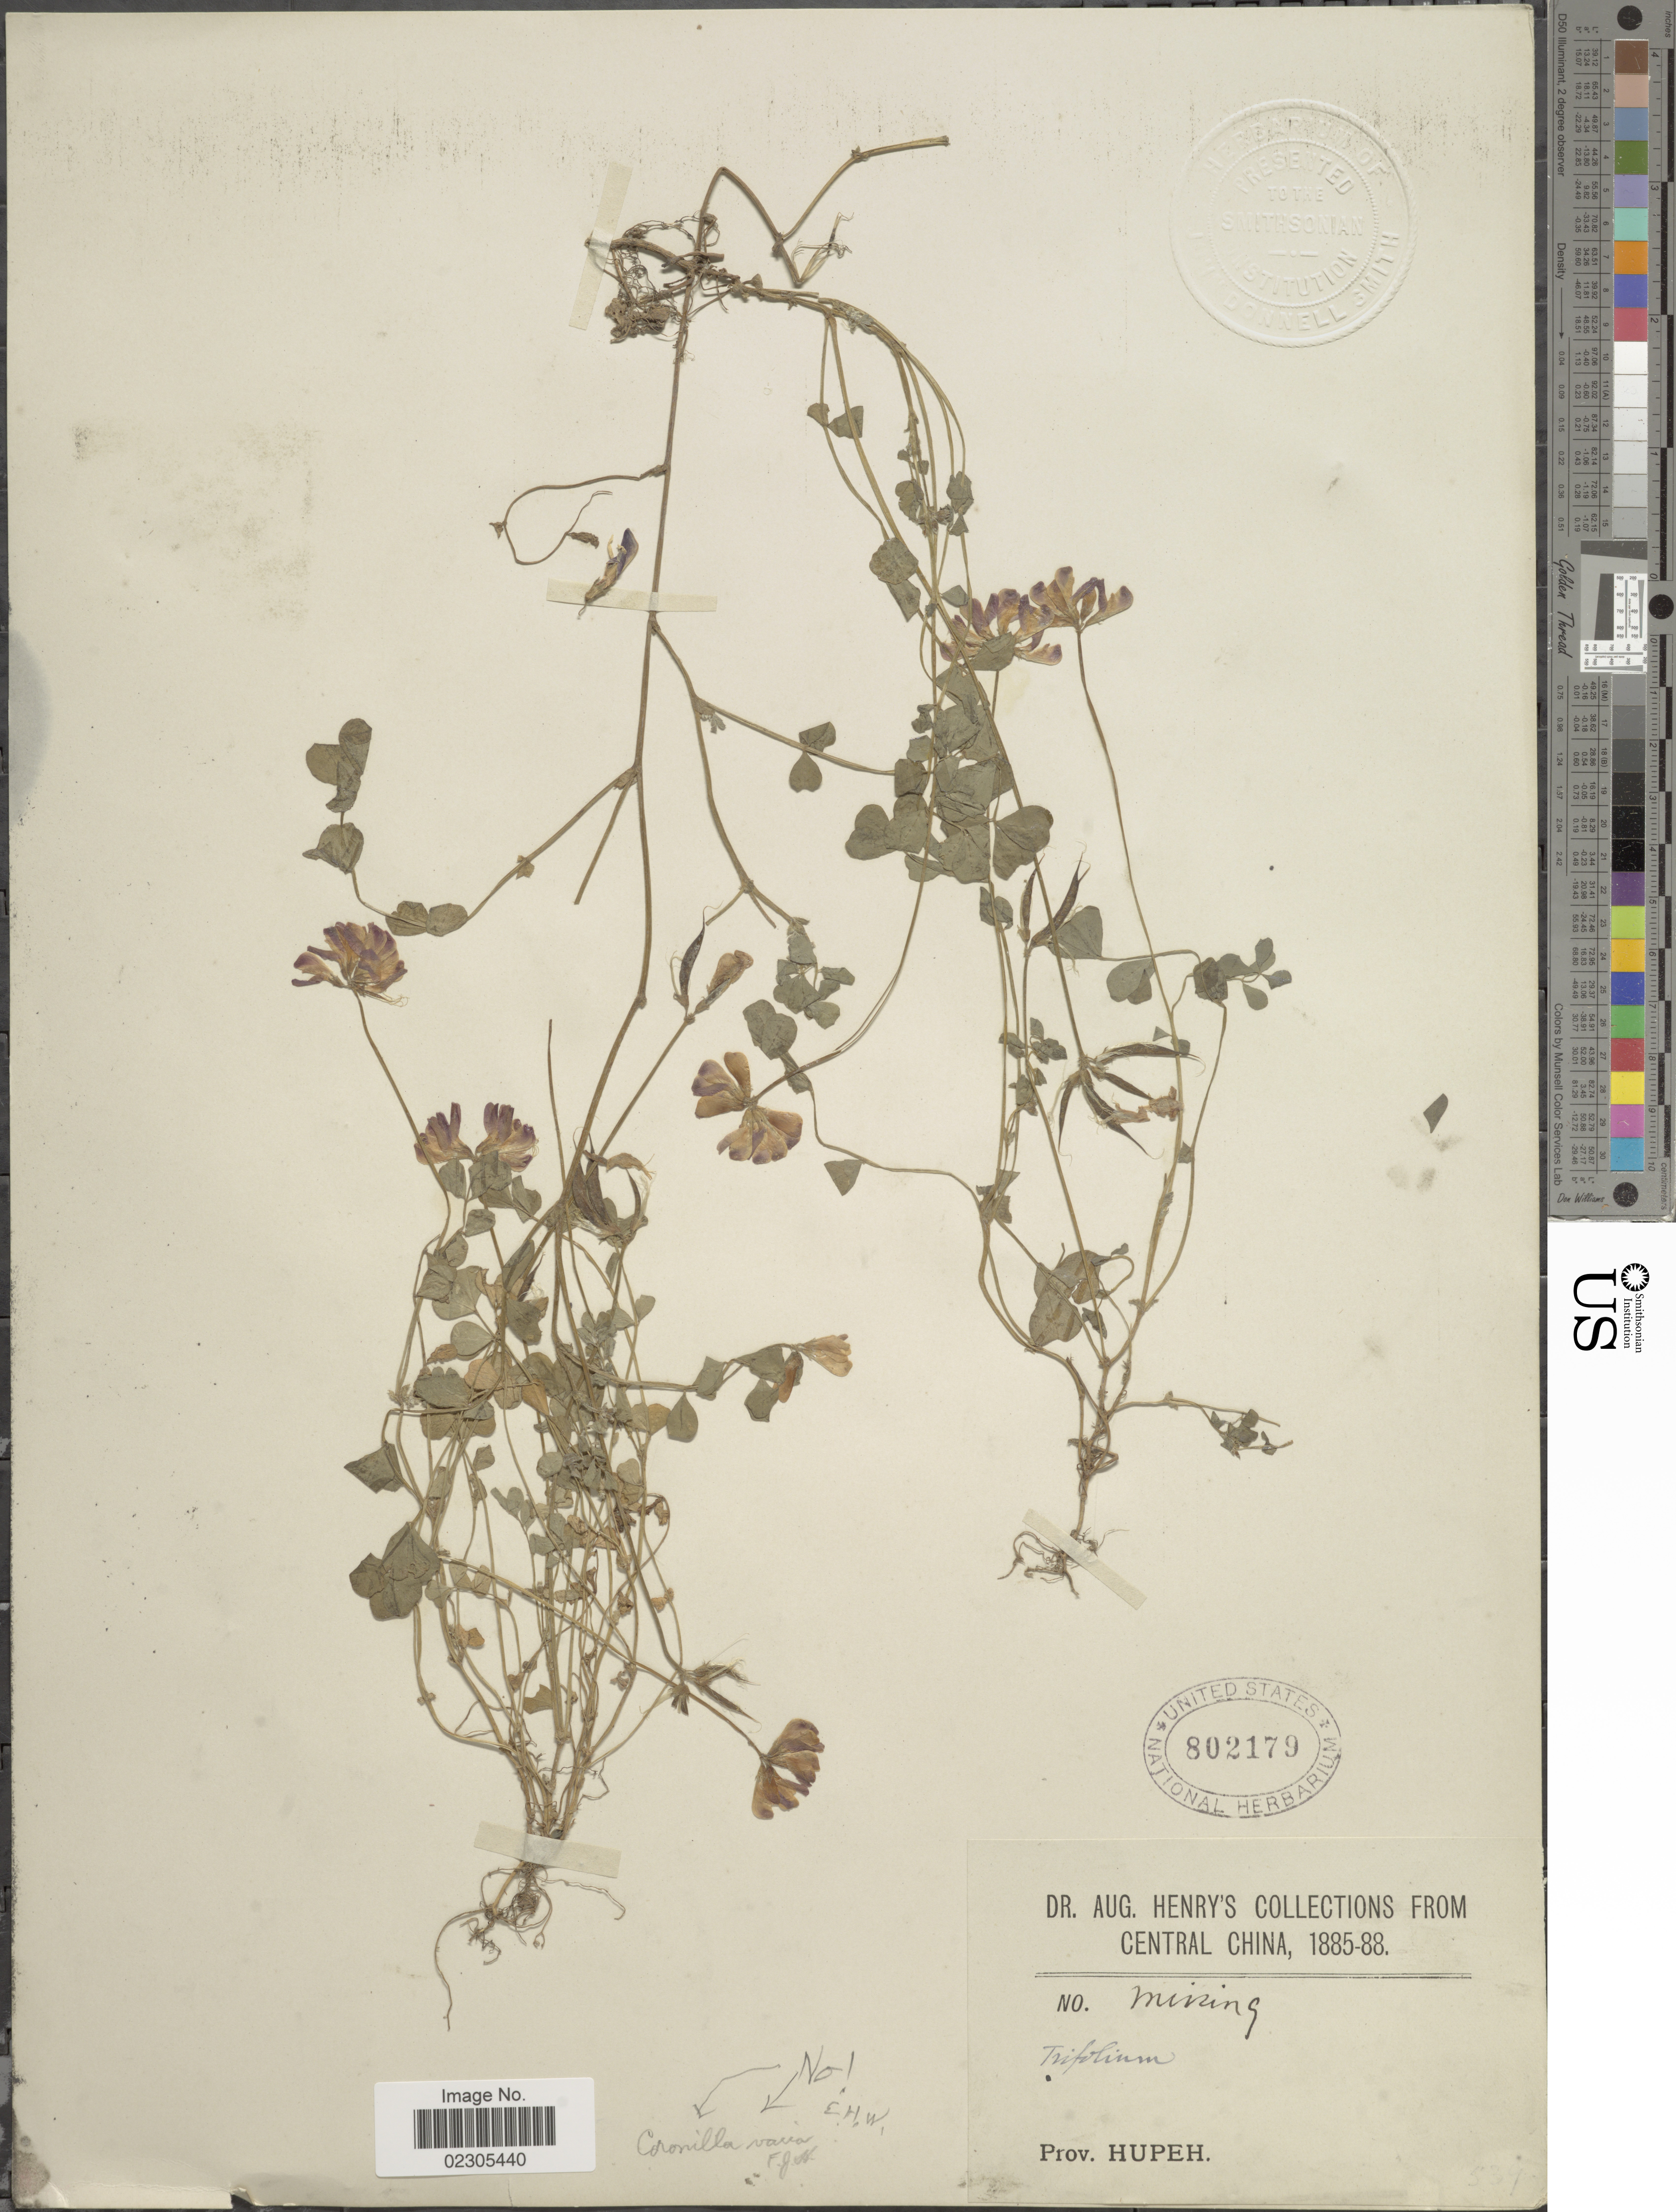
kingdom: Plantae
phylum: Tracheophyta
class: Magnoliopsida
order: Fabales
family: Fabaceae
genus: Trifolium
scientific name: Trifolium sp.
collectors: A. Henry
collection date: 1885/1888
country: China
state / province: Hubei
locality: Central China, Prov. Hupeh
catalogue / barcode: US 802179